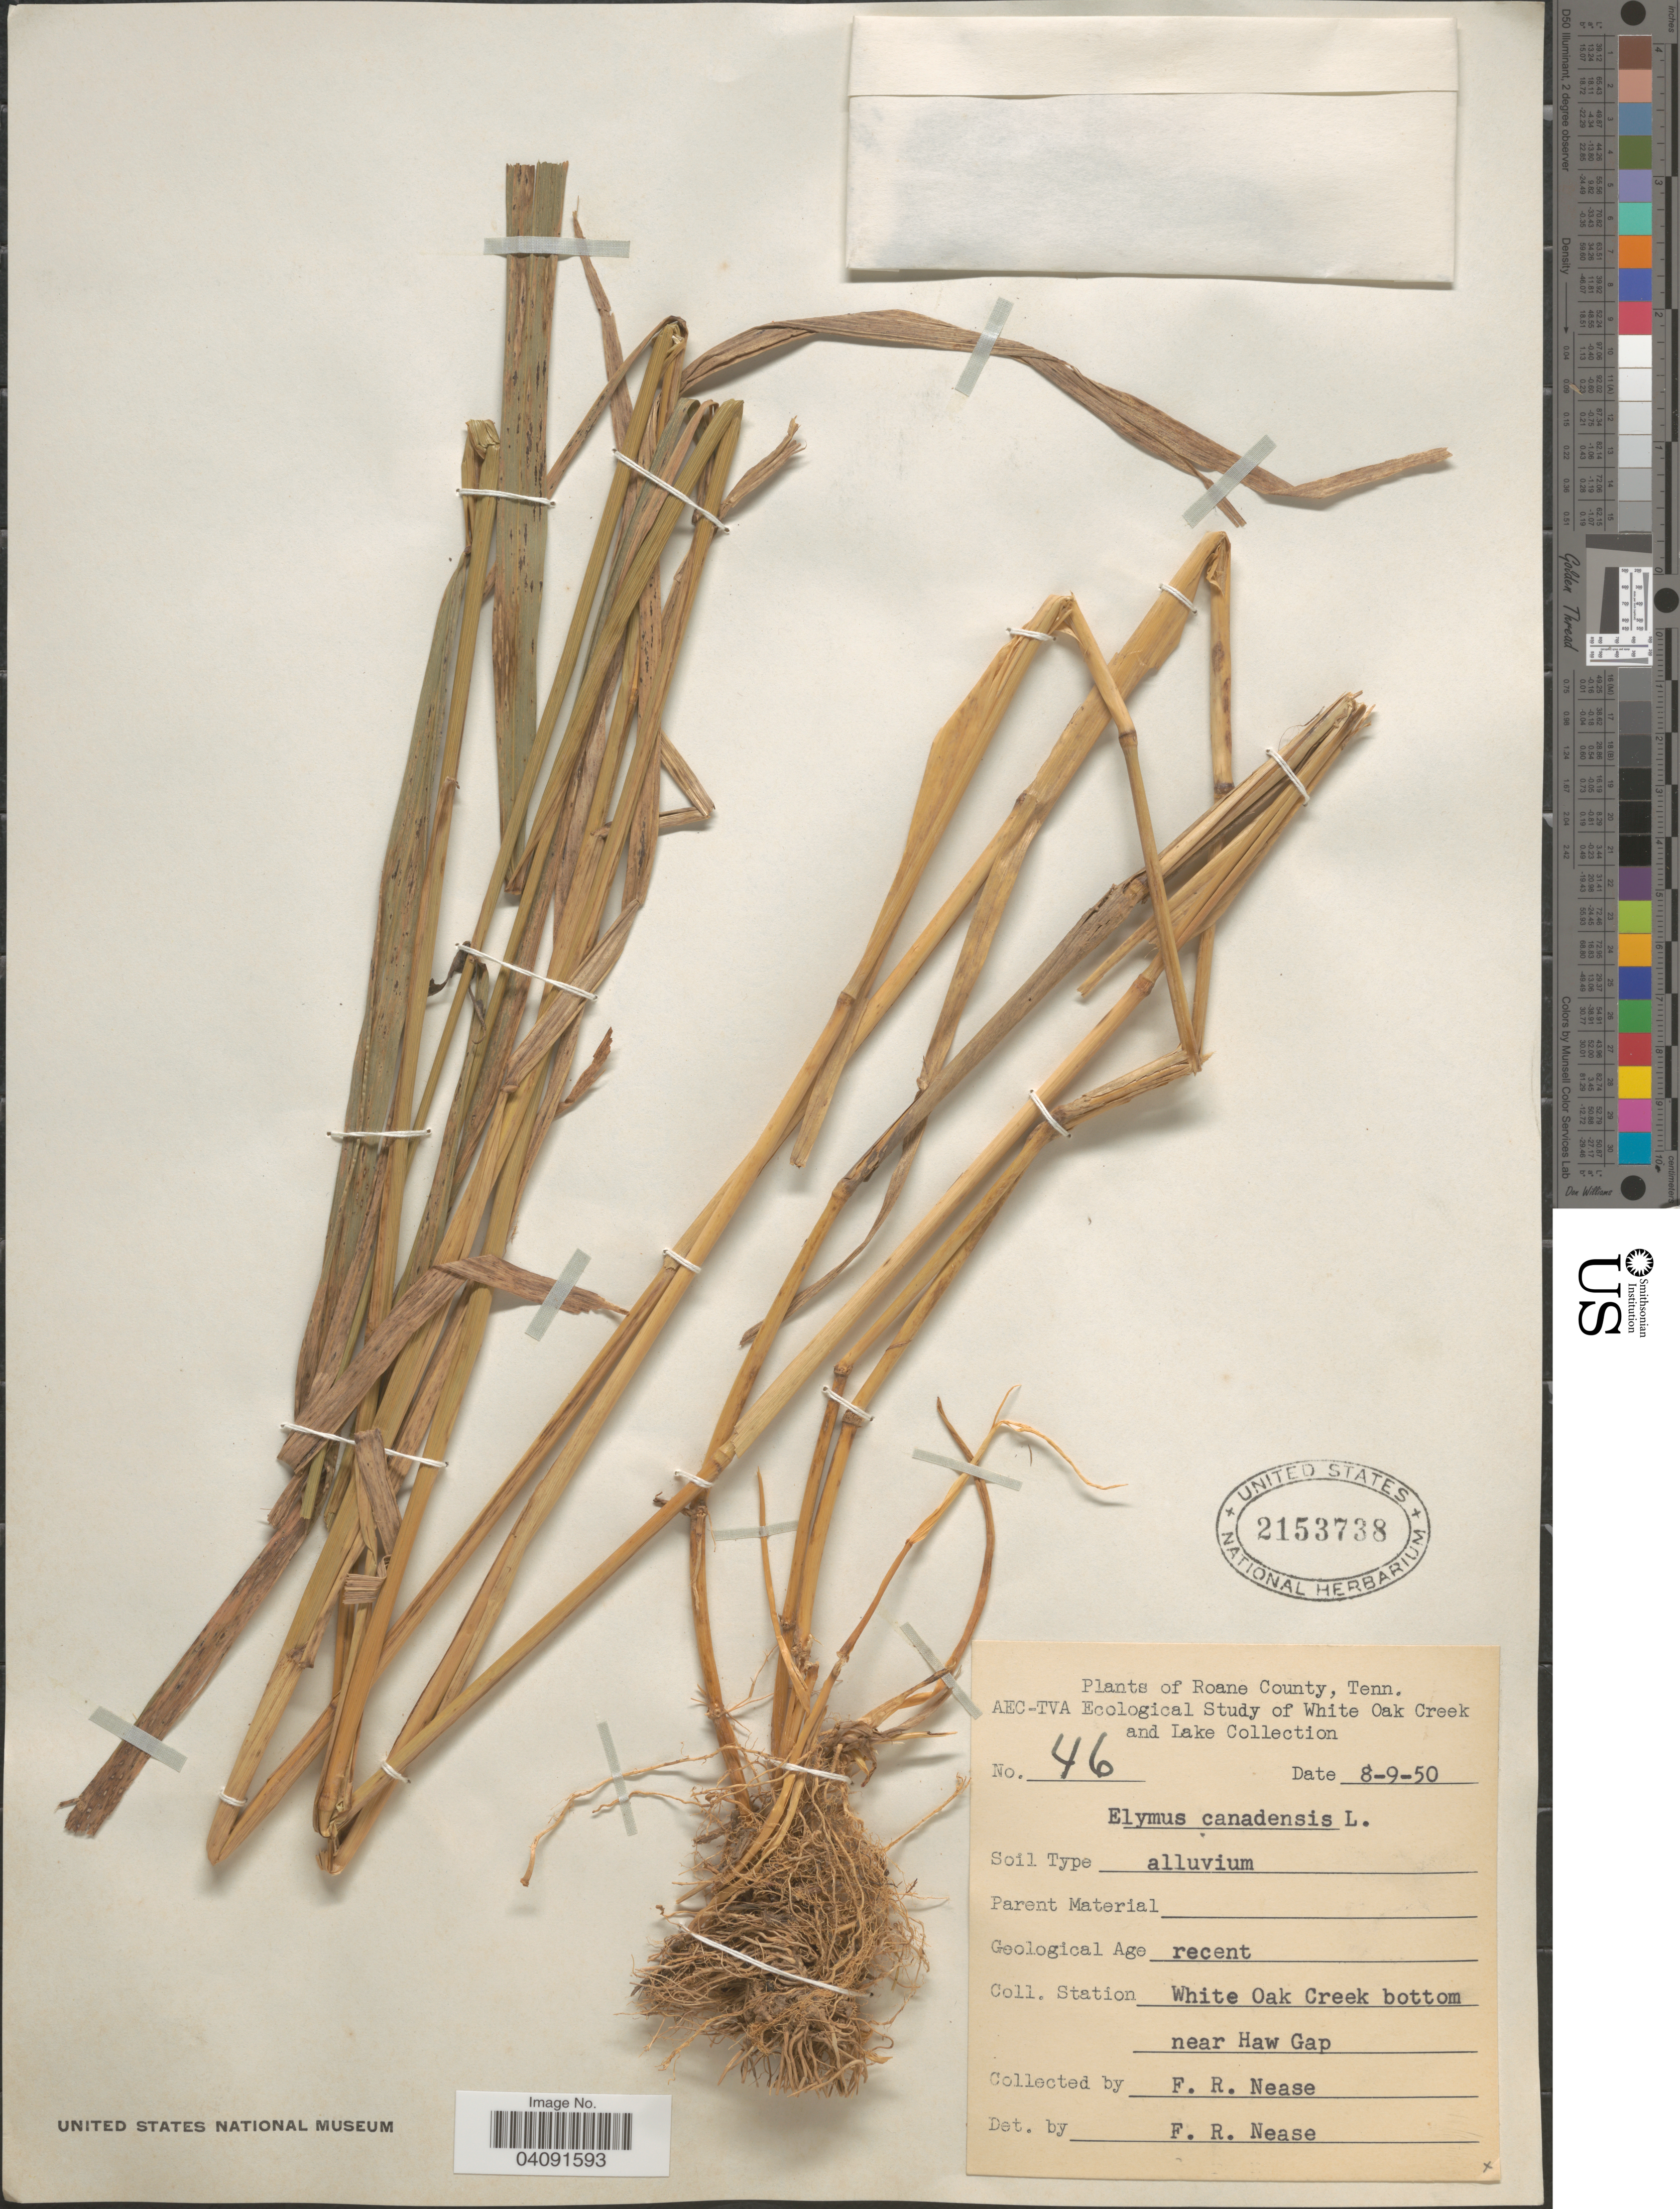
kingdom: Plantae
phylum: Tracheophyta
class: Liliopsida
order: Poales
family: Poaceae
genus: Elymus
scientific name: Elymus canadensis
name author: L.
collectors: F. Nease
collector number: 46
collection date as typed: Transcribed d/m/y: 9/8/50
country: United States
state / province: Tennessee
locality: Roane County. White Oak Creek bottom near Haw Gap.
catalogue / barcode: US 2153738